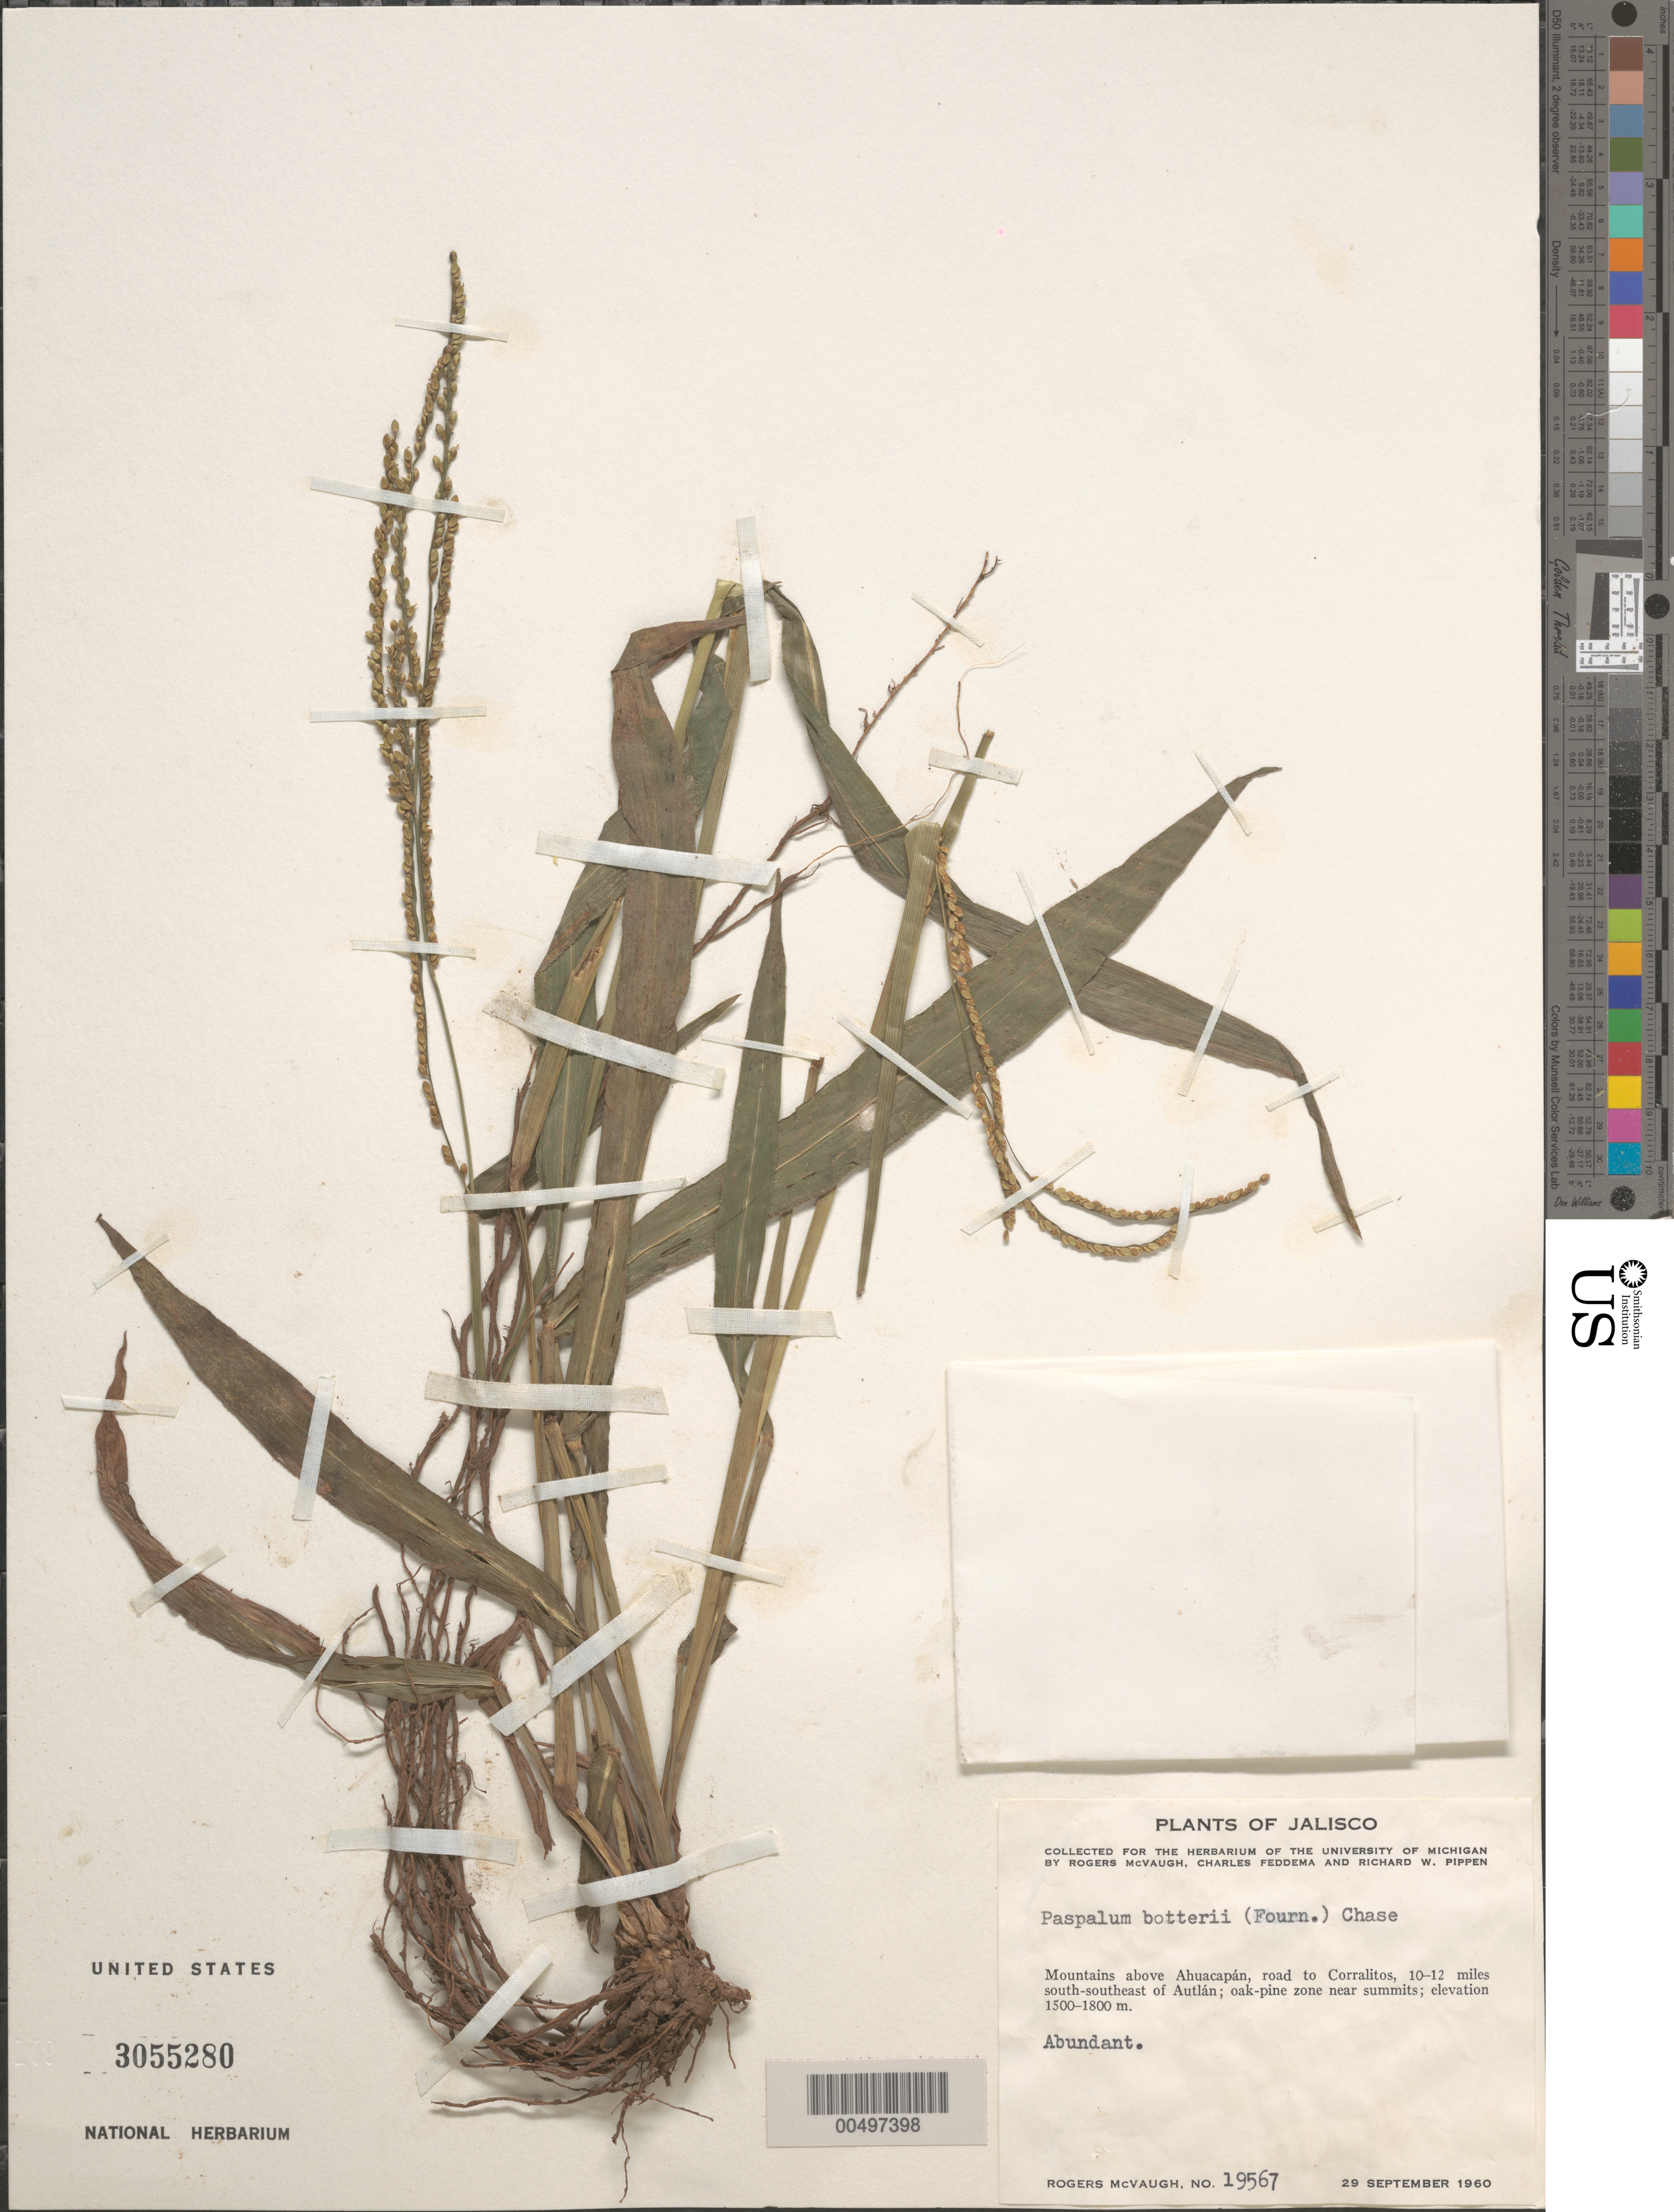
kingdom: Plantae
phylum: Tracheophyta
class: Liliopsida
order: Poales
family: Poaceae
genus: Paspalum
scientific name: Paspalum botteri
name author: (E. Fourn.) Chase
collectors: R. McVaugh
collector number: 19567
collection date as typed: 29 Sep 1960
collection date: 1960-09-29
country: Mexico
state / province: Jalisco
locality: Mts above Ahuacapán, rd to Corralitos, 10-12 mi S-SE of Autlán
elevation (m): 1500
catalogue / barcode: US 3055280